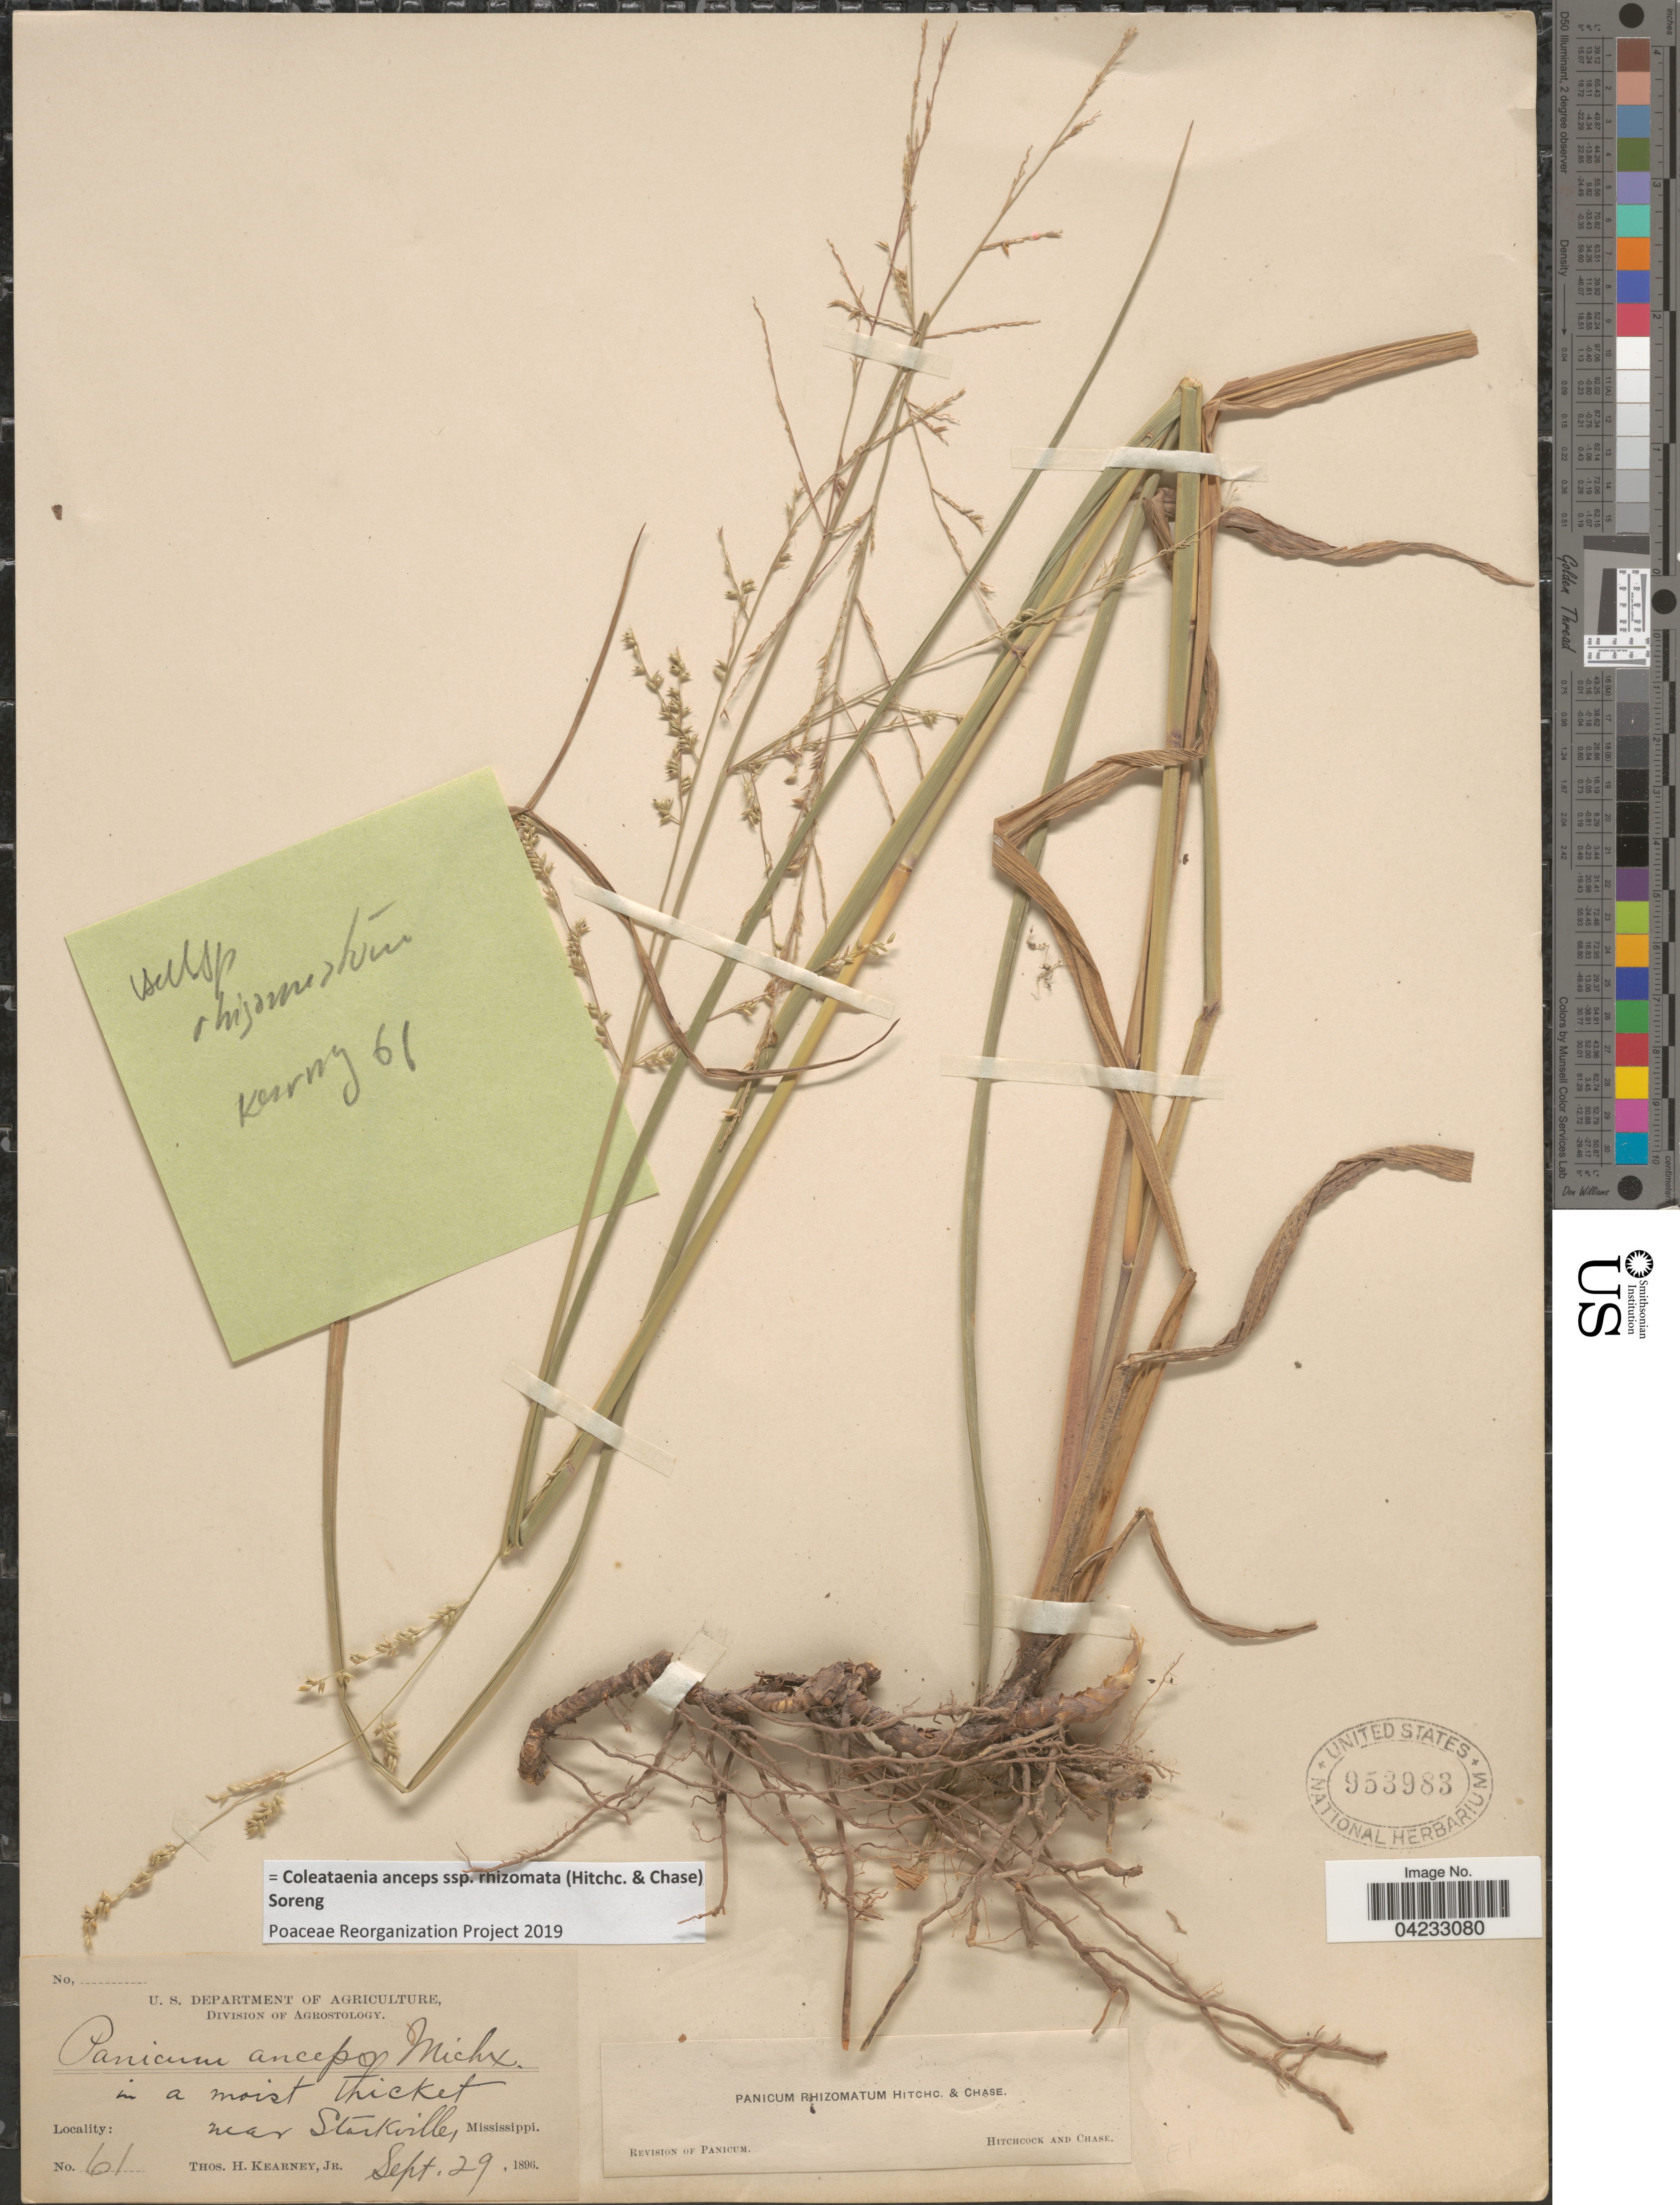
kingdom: Plantae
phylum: Tracheophyta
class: Liliopsida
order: Poales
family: Poaceae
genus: Coleataenia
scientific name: Coleataenia anceps subsp. rhizomata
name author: (Hitchc. & Chase) Soreng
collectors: T. H. Kearney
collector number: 61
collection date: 1896-09-29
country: United States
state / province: Mississippi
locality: Near Starkville.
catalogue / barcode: US 953983